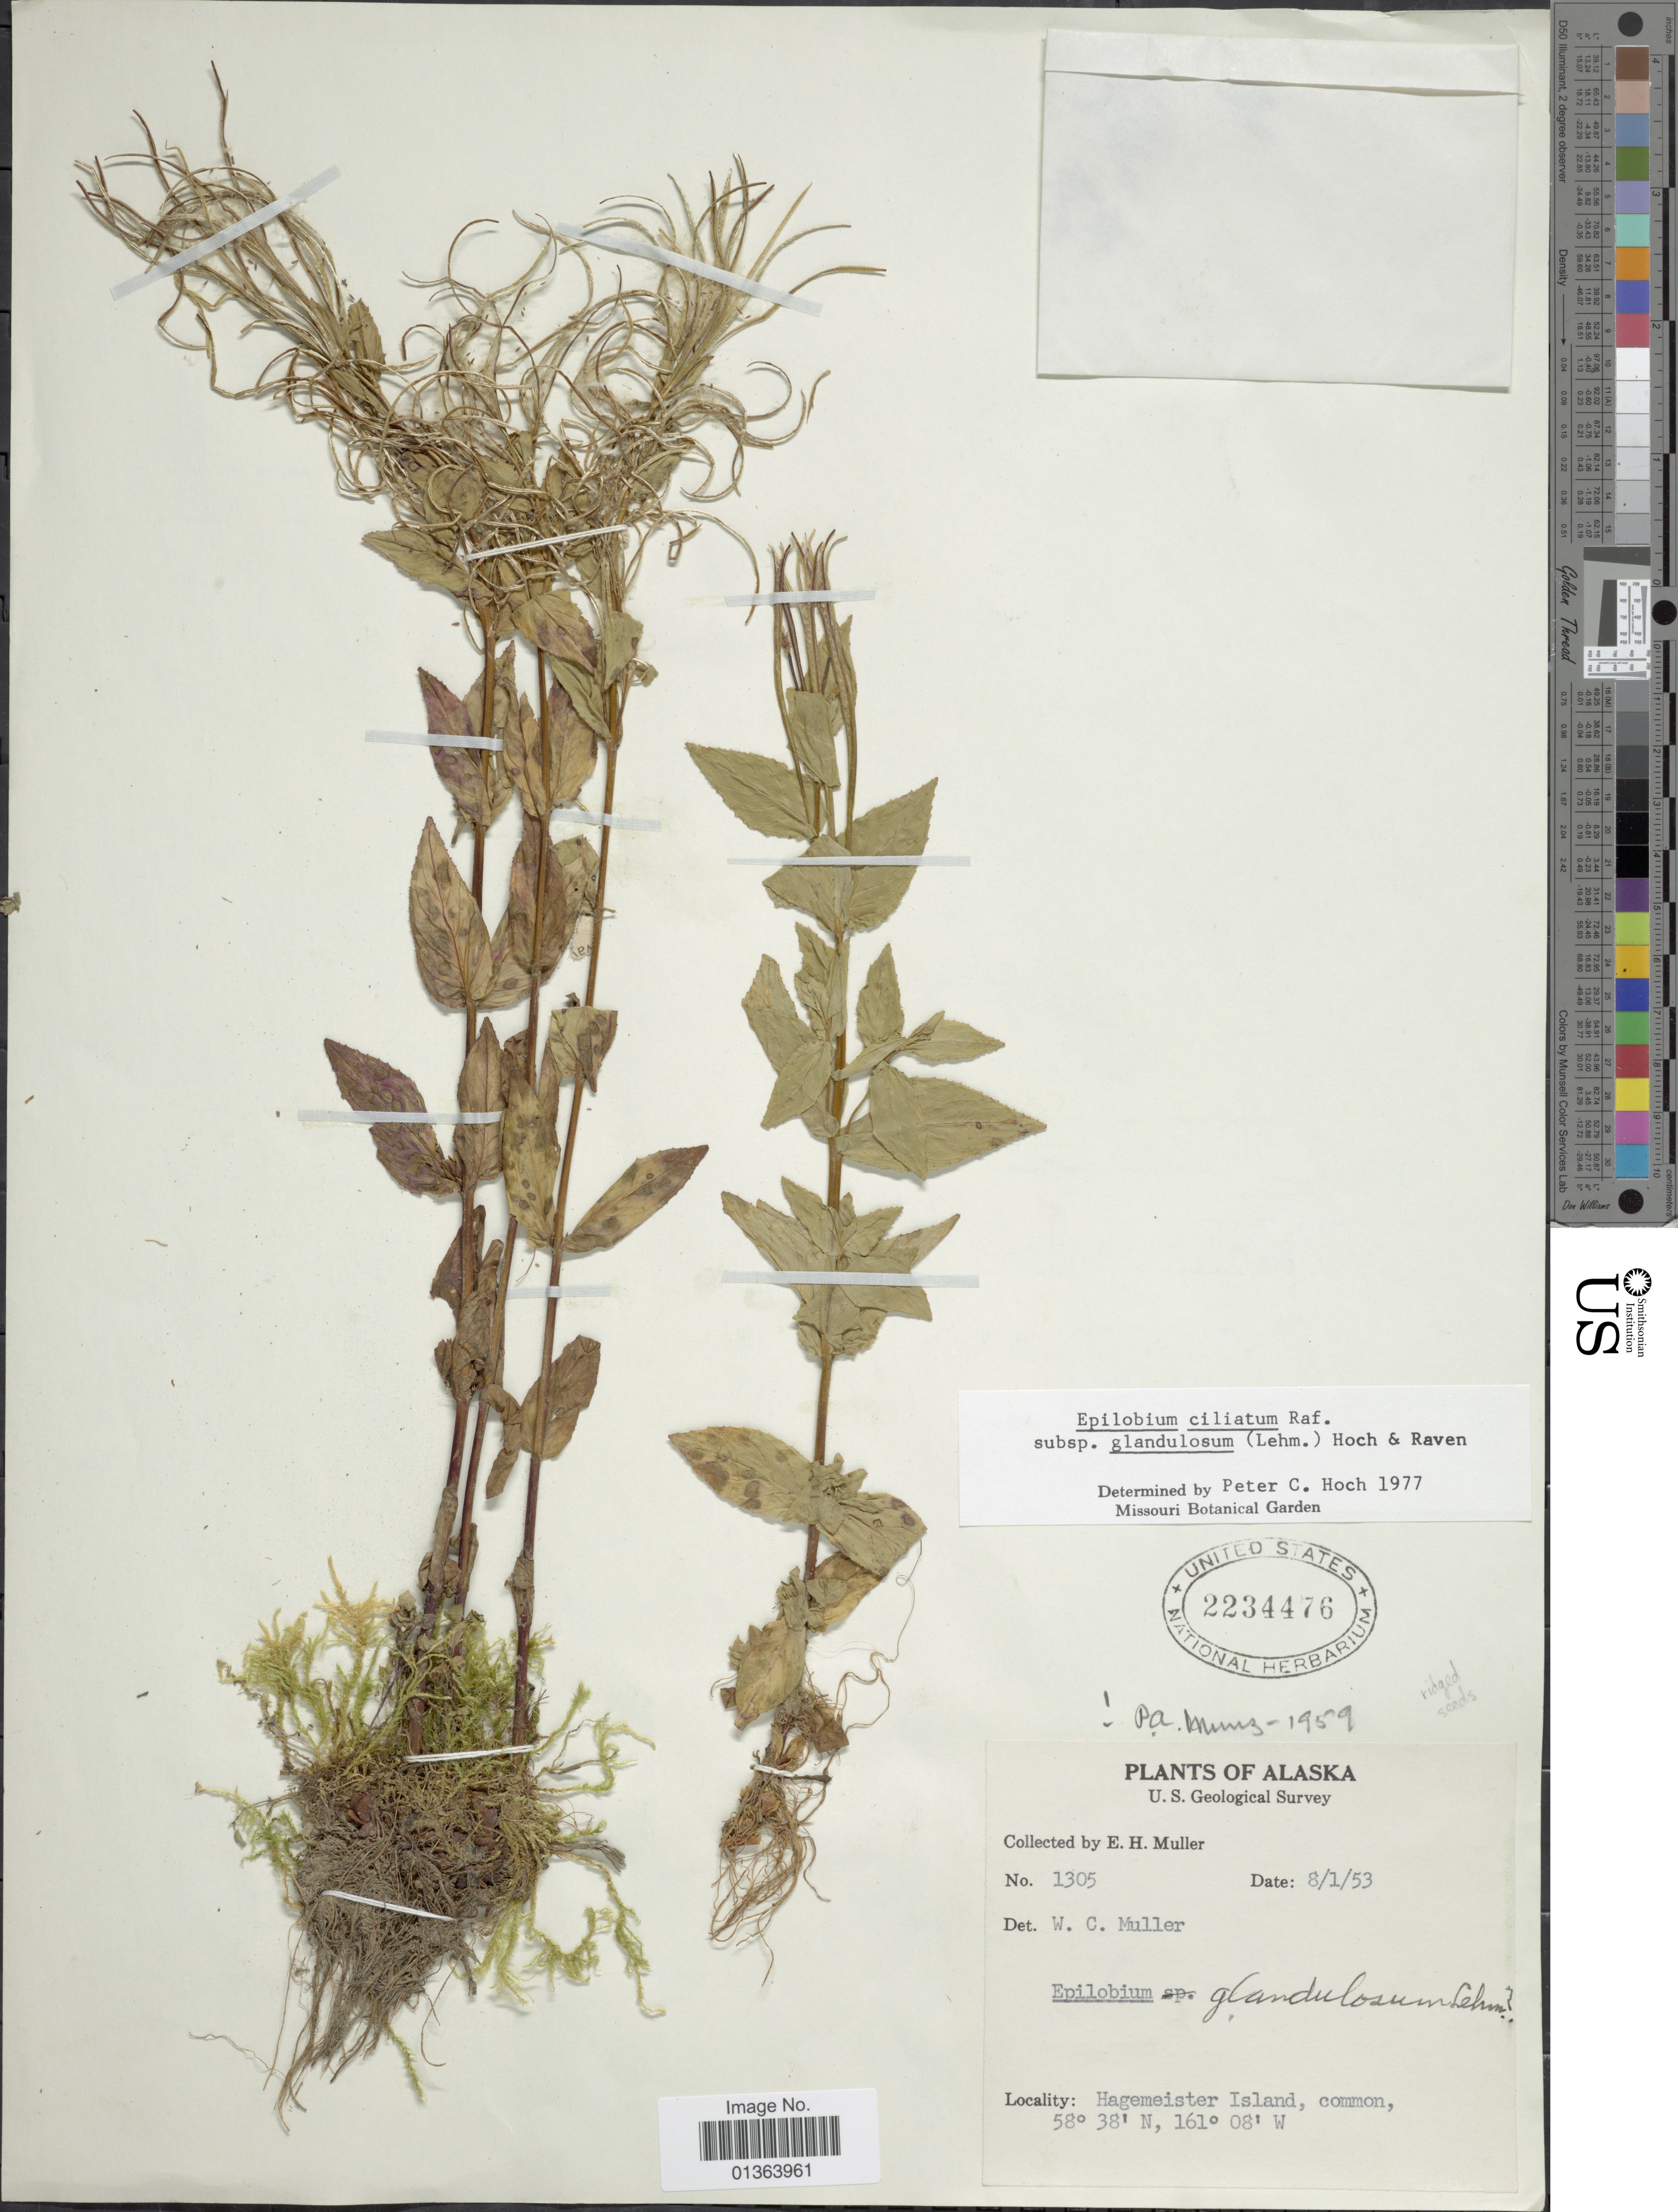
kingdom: Plantae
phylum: Tracheophyta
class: Magnoliopsida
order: Myrtales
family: Onagraceae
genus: Epilobium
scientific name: Epilobium ciliatum subsp. glandulosum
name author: (Lehm.) Hoch & P.H. Raven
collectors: E. H. Muller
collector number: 1305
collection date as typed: Transcribed d/m/y: 8/1/53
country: United States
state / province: Alaska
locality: Hagemeister Island.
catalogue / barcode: US 2234476